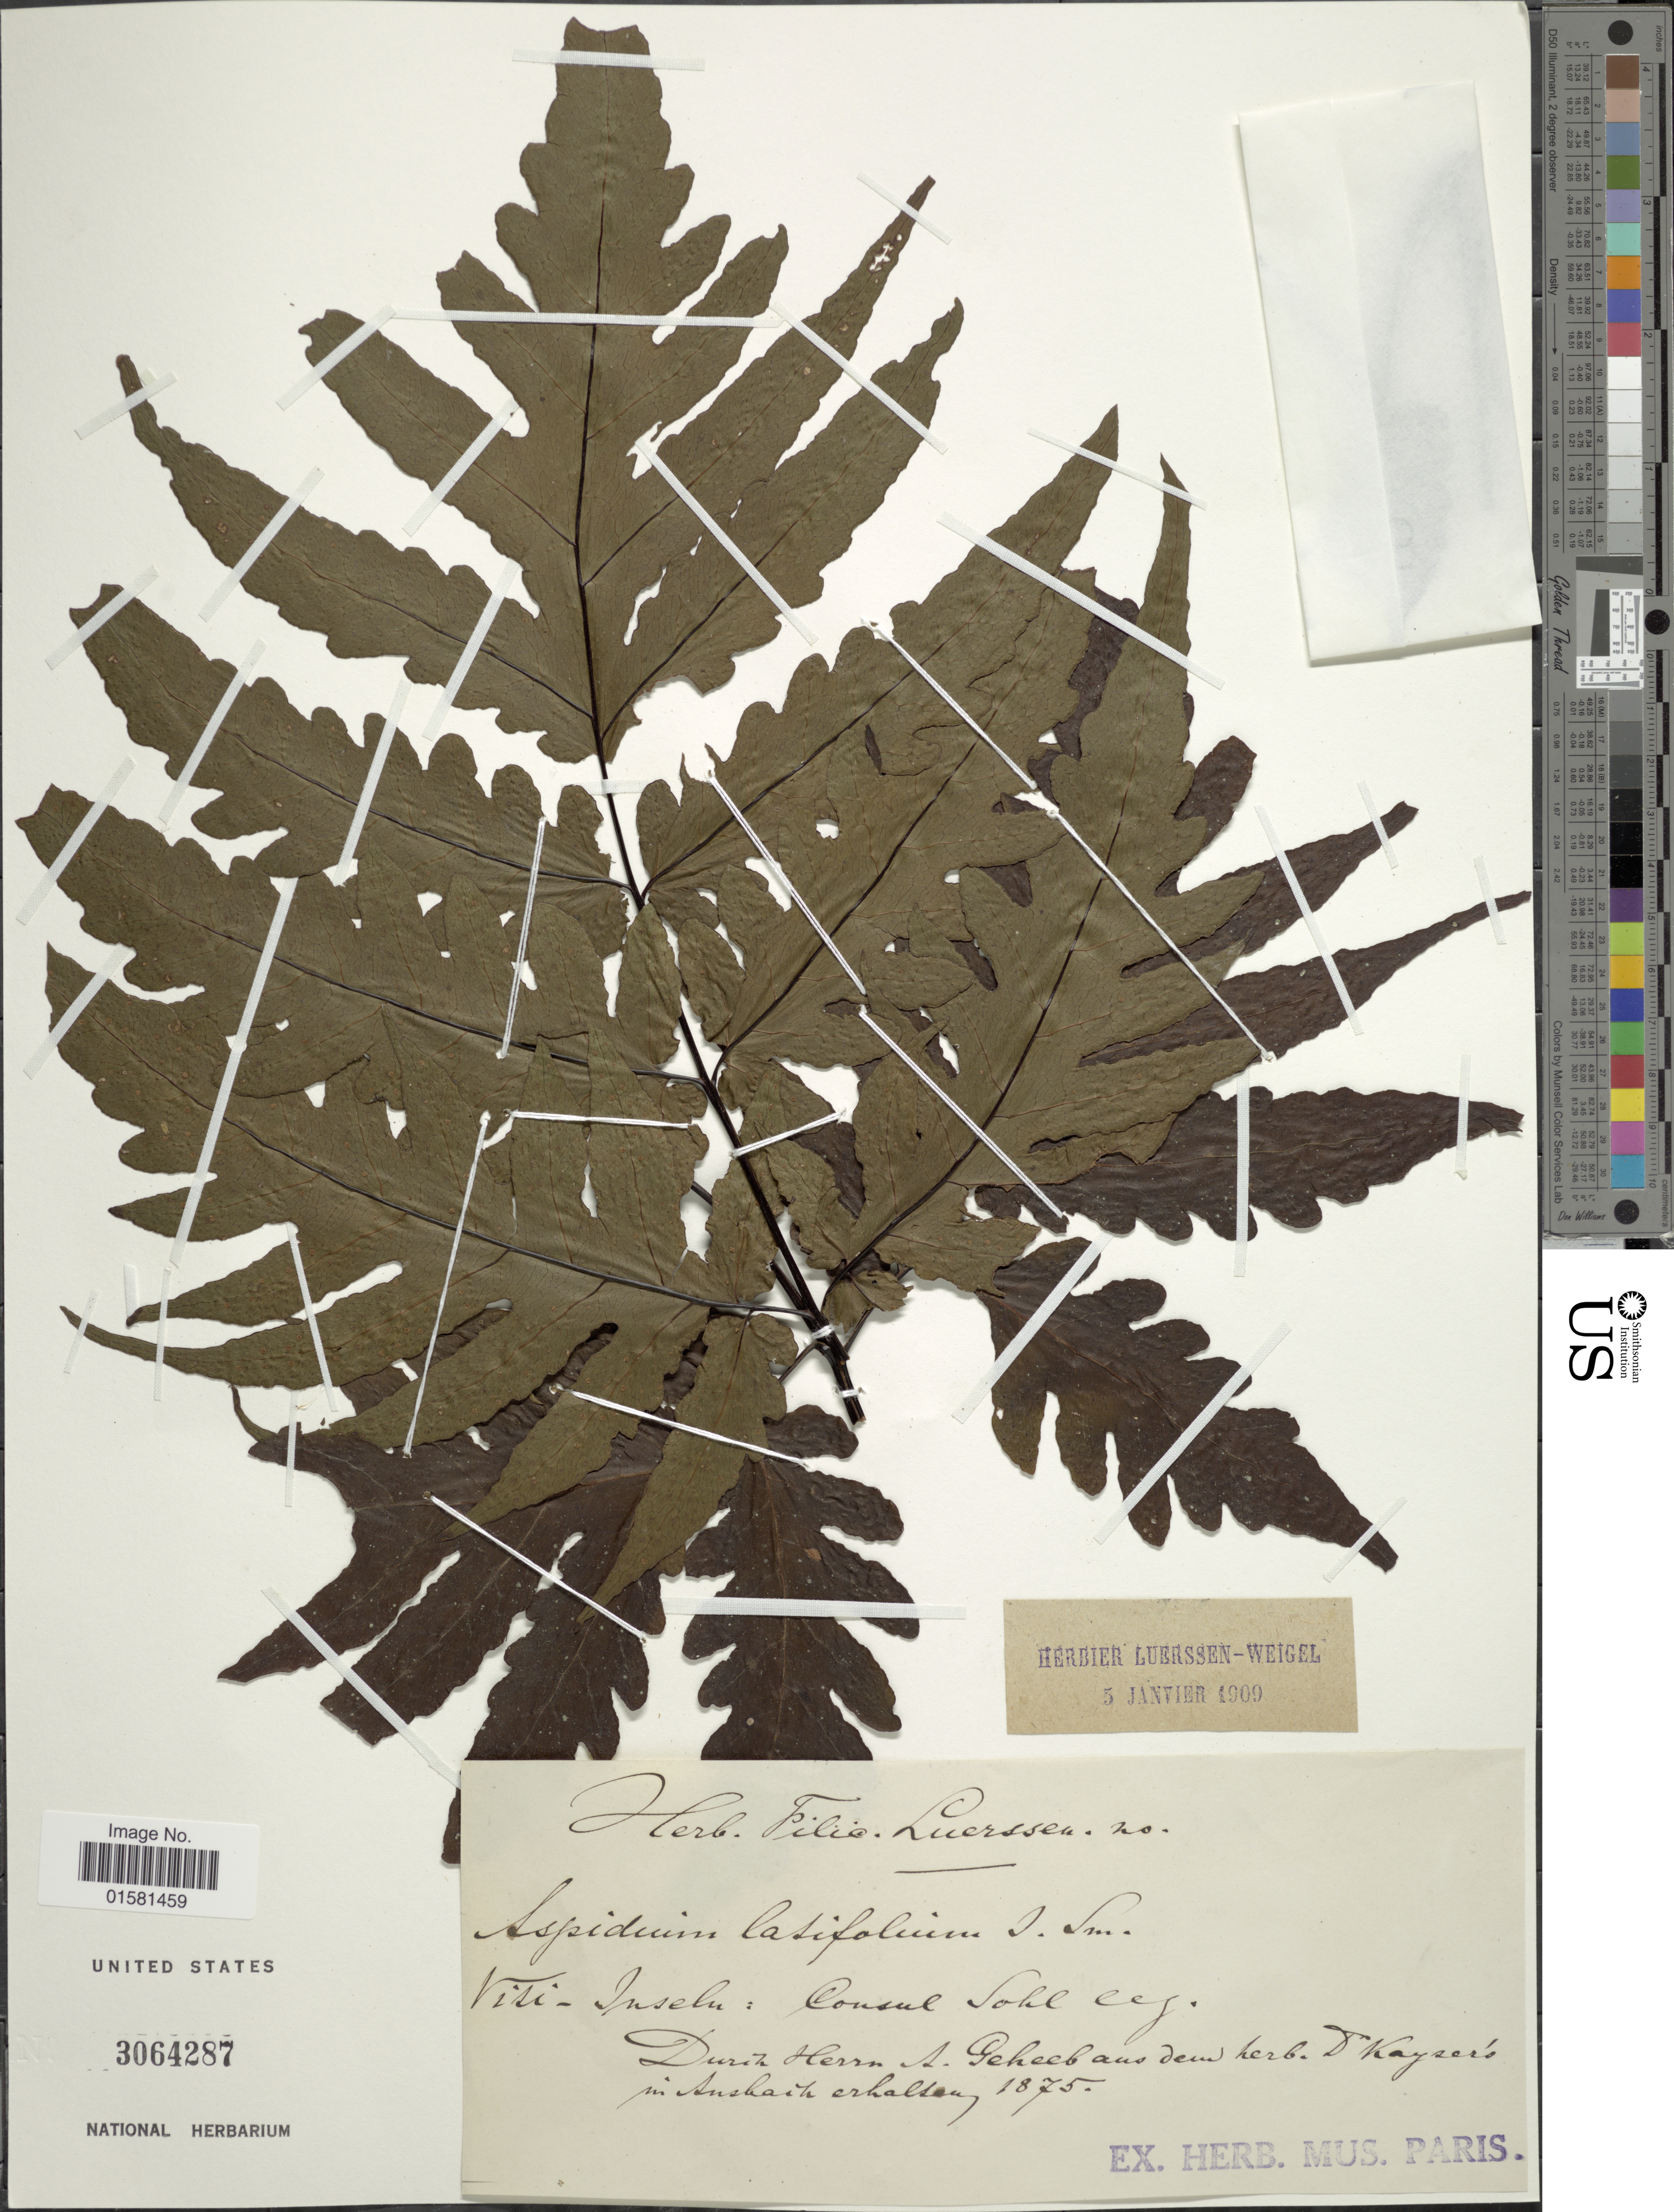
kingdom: Plantae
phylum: Tracheophyta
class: Polypodiopsida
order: Polypodiales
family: Tectariaceae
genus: Tectaria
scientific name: Tectaria latifolia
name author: (G. Forst.) Copel.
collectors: ex herb. Leurssen-Weigel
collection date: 1875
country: Fiji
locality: Viti - Inselu: Consuk Sohl eeg. [interpreted]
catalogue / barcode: US 3064287